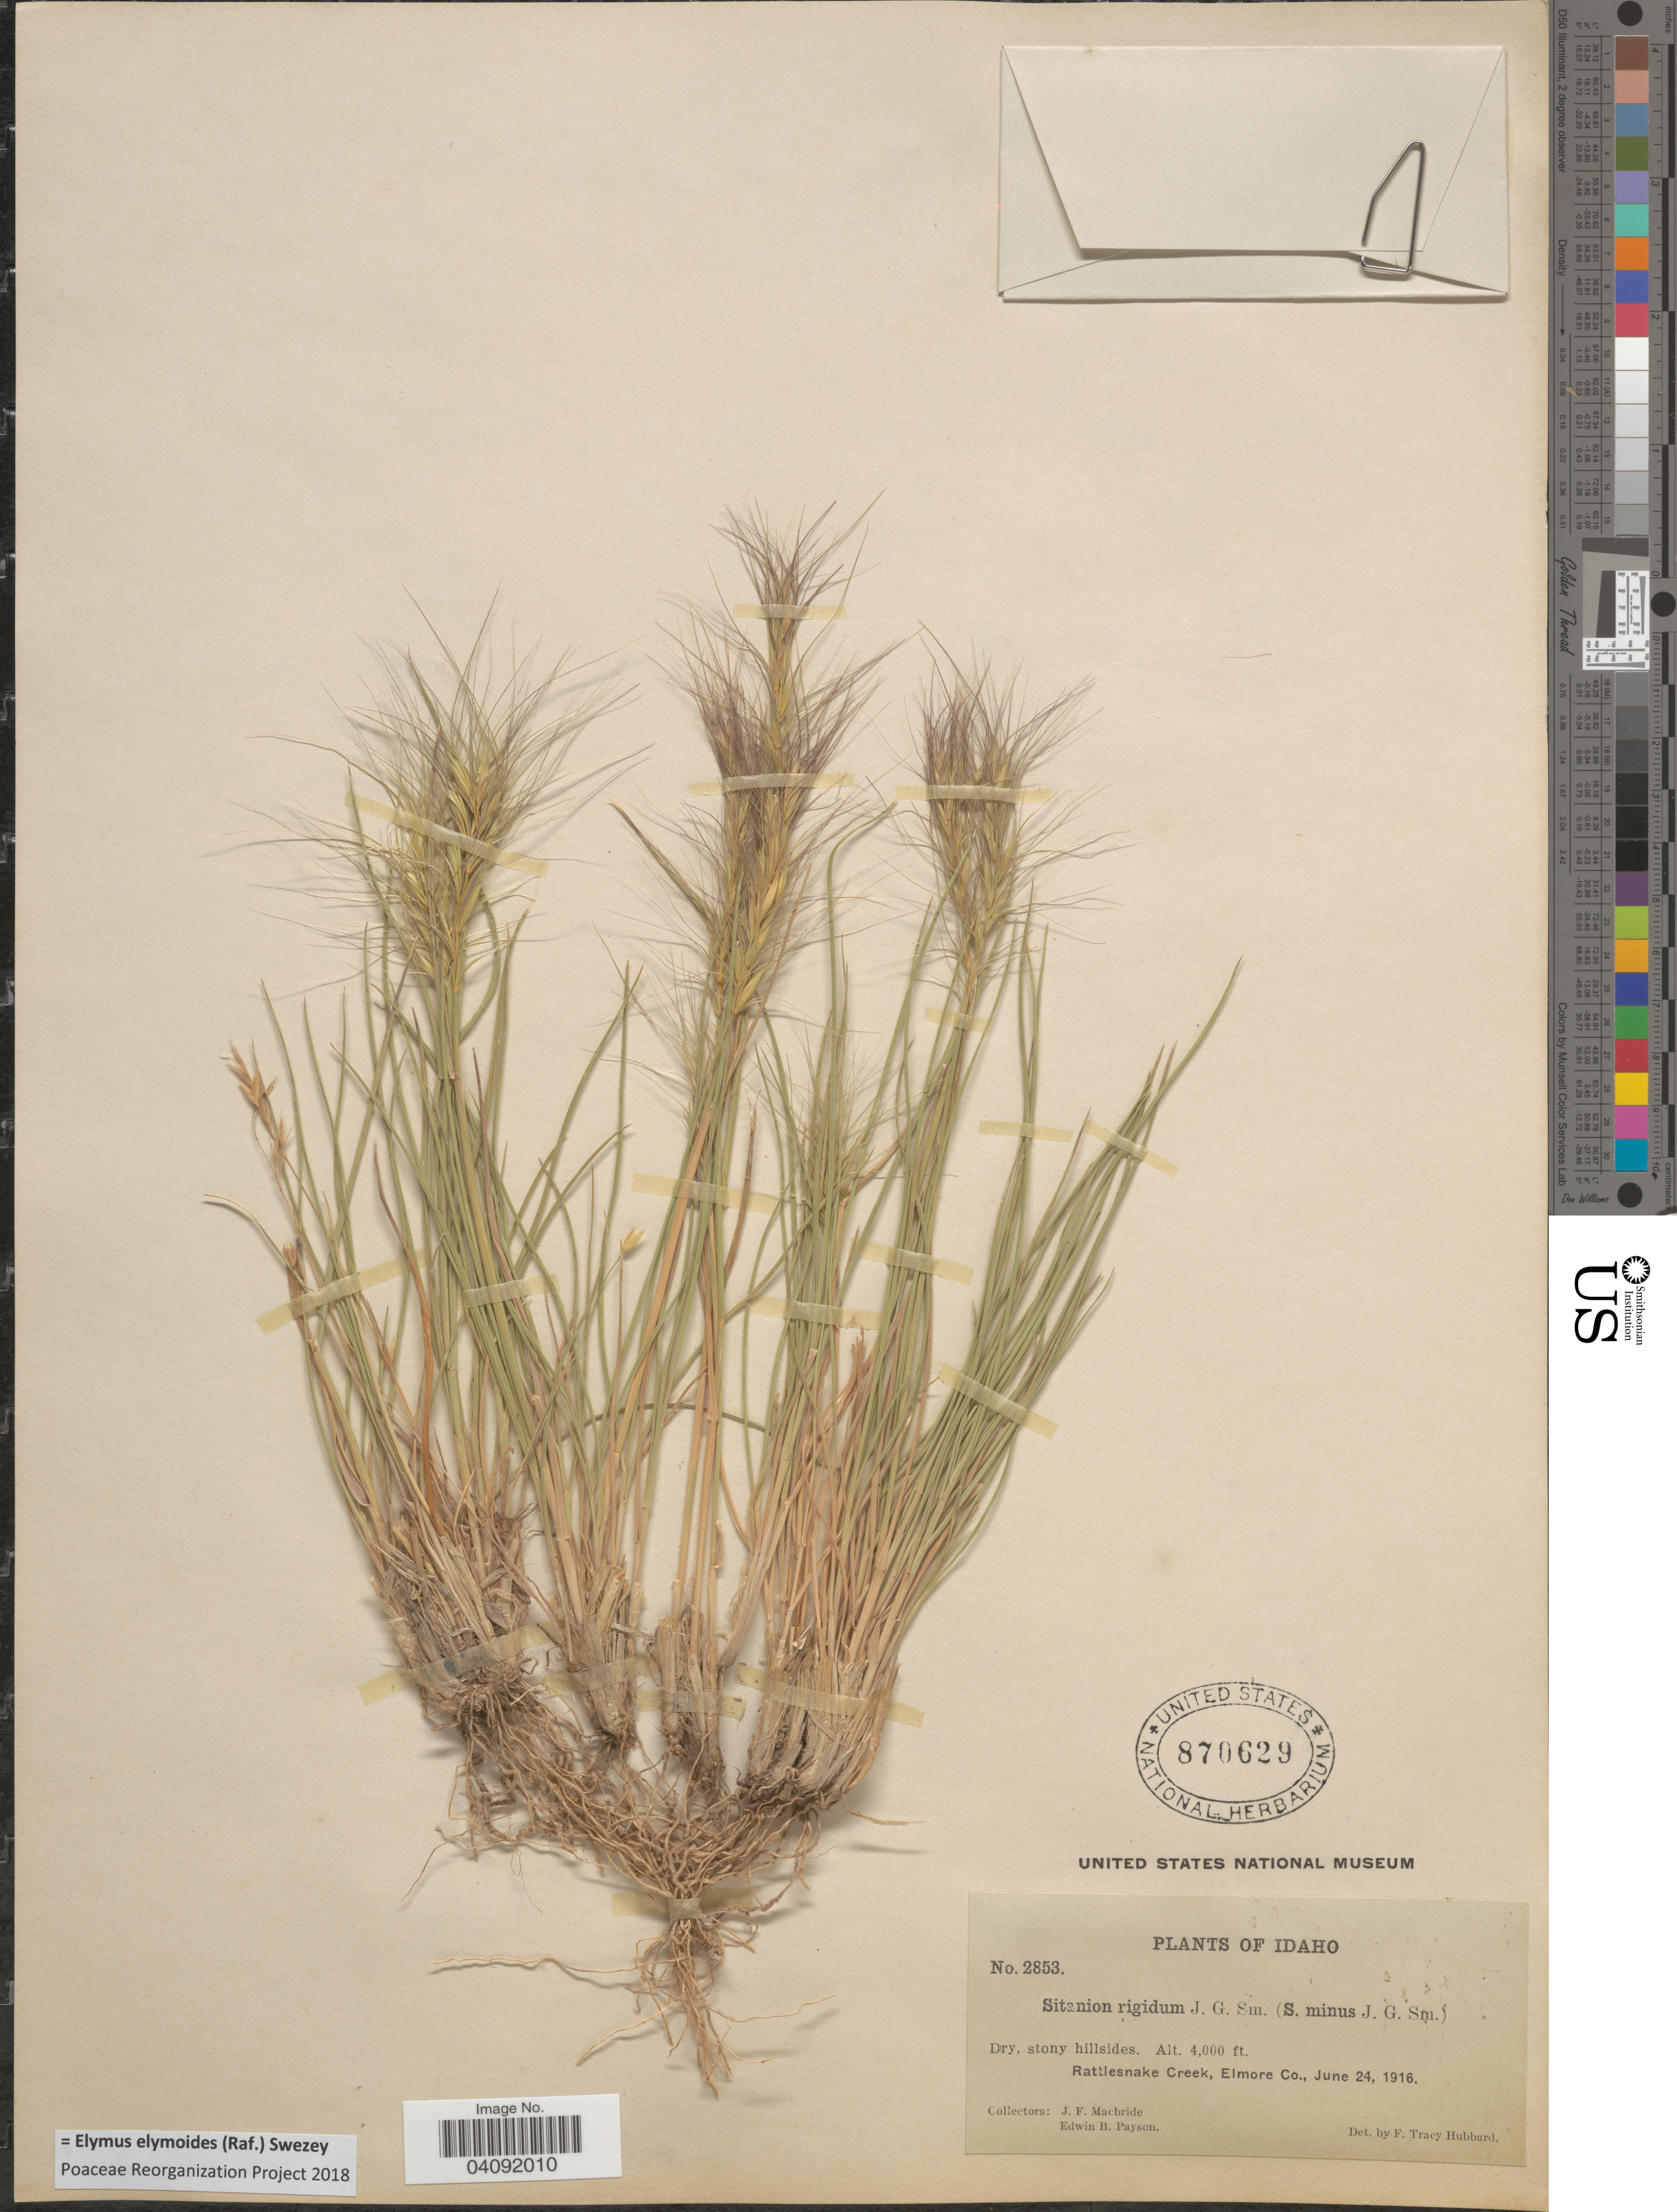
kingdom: Plantae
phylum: Tracheophyta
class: Liliopsida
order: Poales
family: Poaceae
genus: Elymus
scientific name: Elymus elymoides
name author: (Raf.) Swezey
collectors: J. F. Macbride & E. B. Payson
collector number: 2853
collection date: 1916-06-24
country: United States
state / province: Idaho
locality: Dry, stony hillsides. Rattlesnake Creek, Elmore Co.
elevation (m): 1219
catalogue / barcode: US 870629